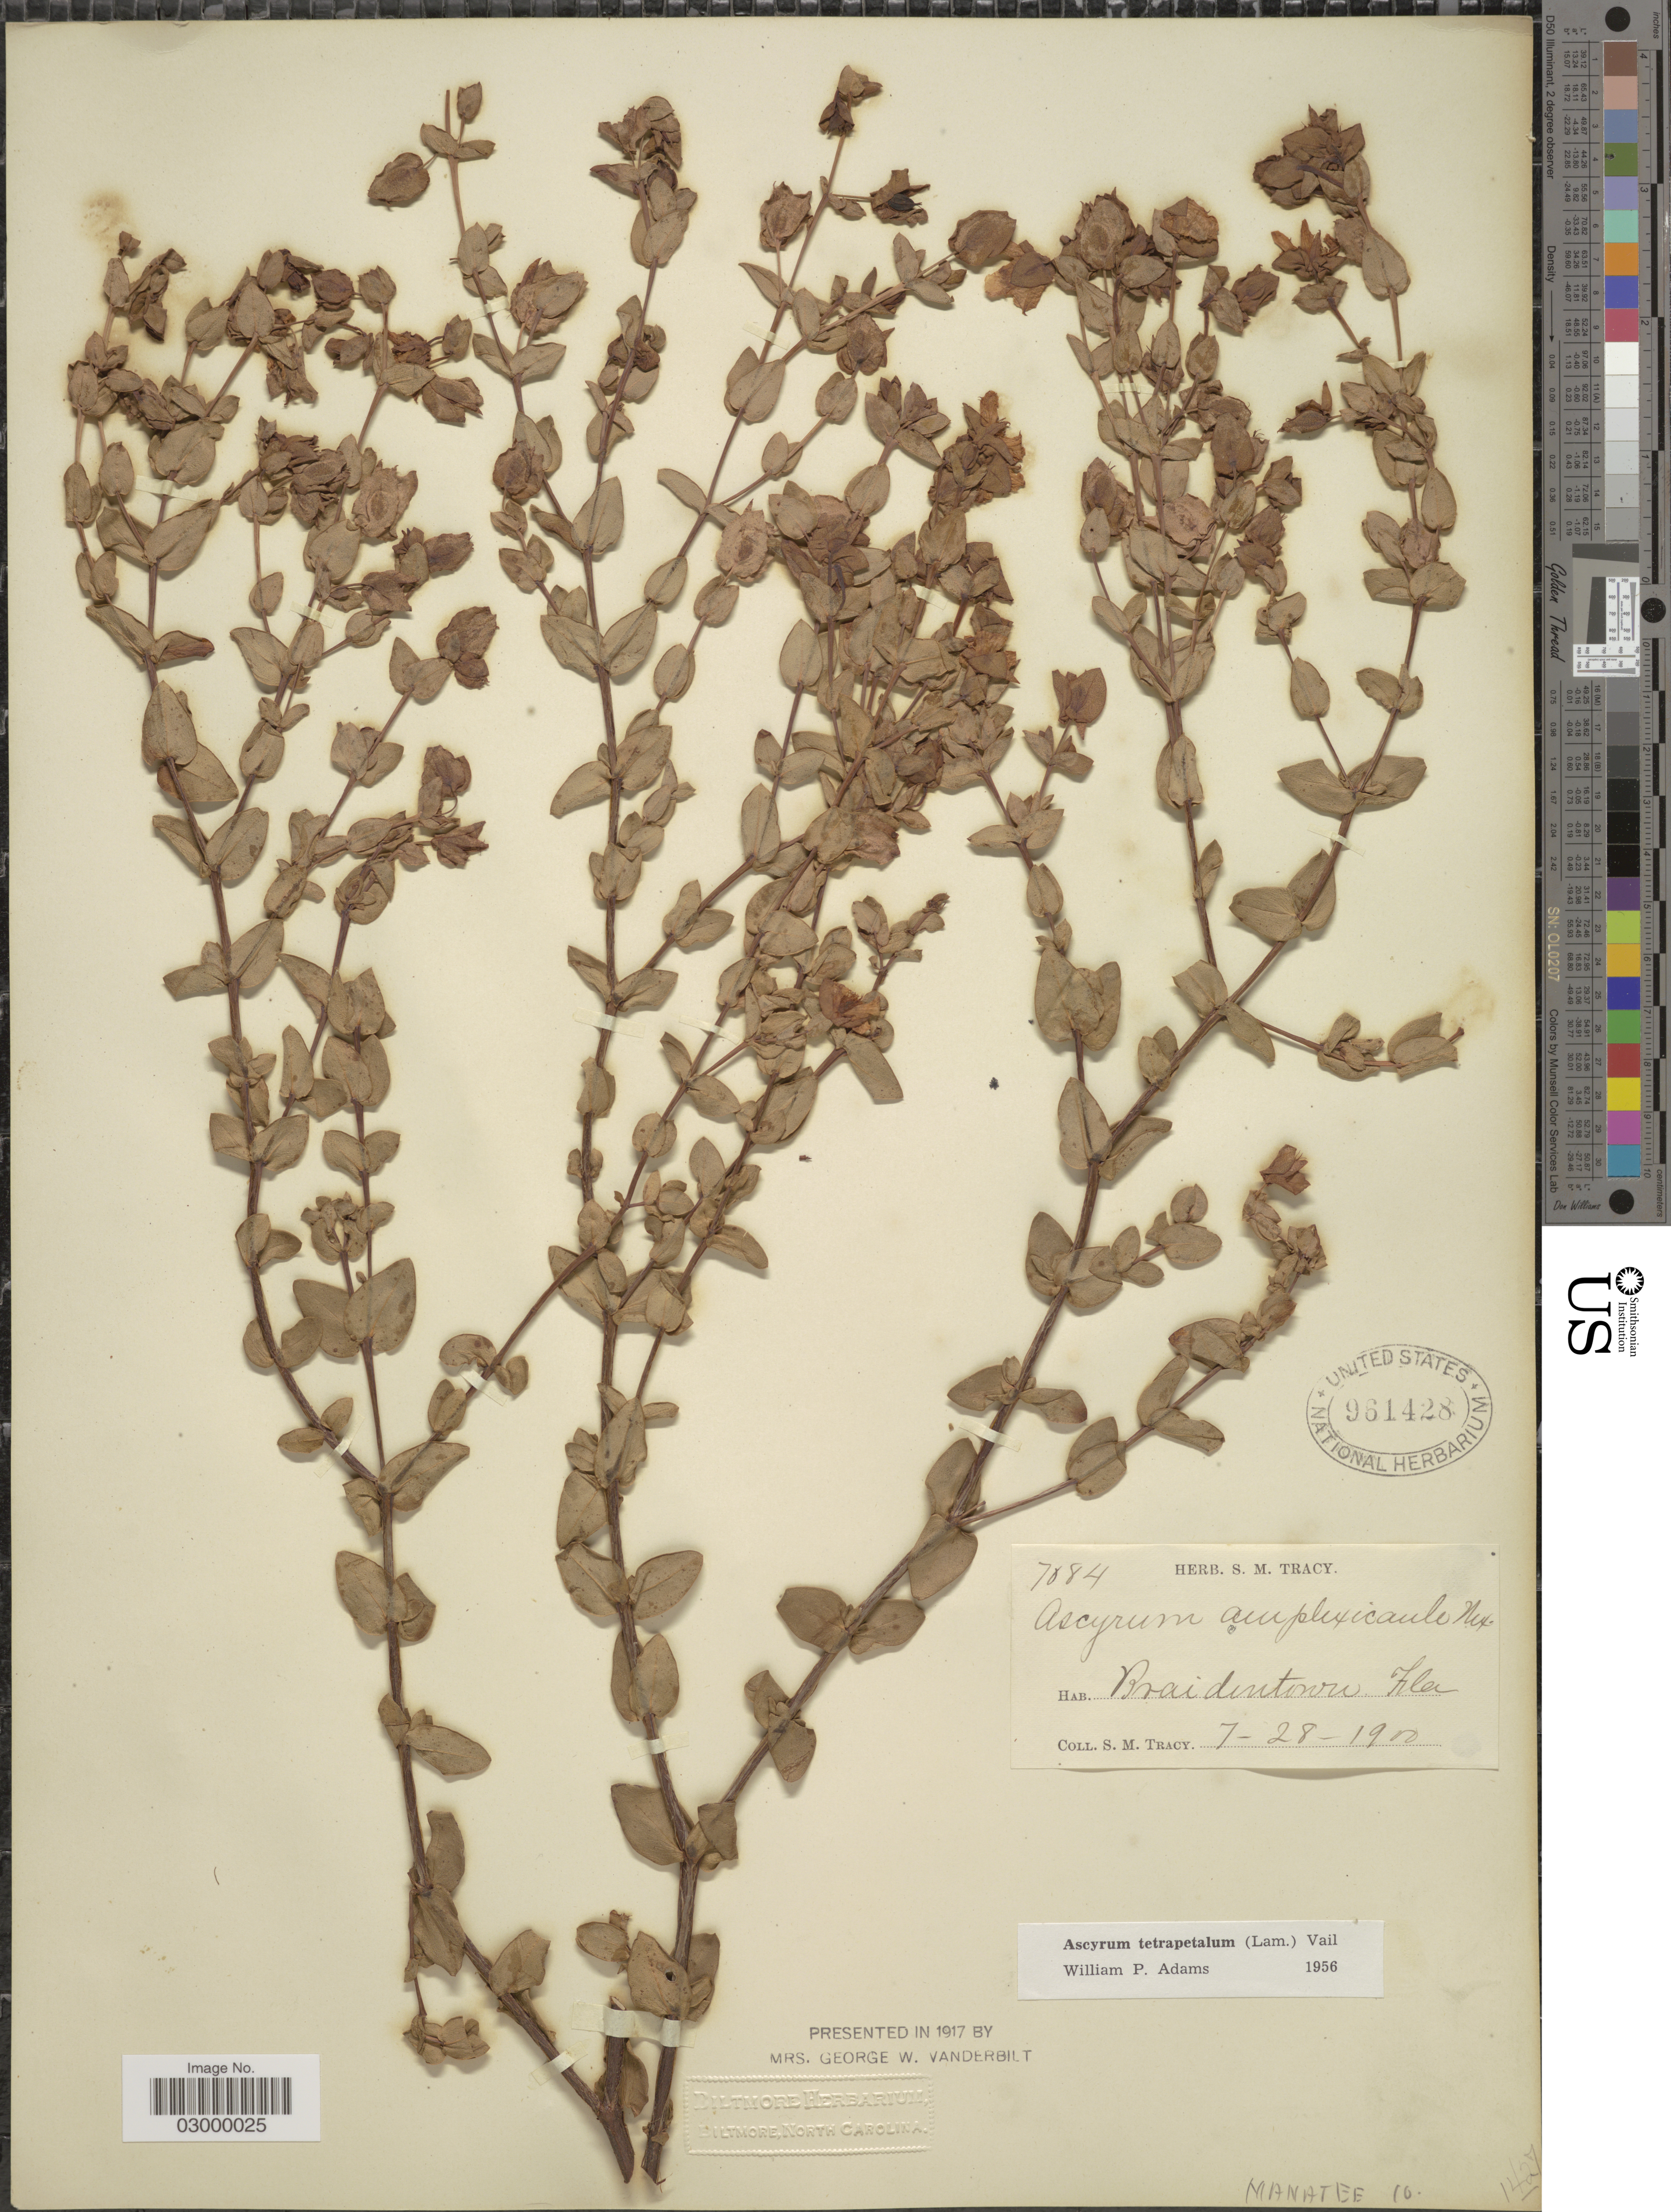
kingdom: Plantae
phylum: Tracheophyta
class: Magnoliopsida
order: Malpighiales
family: Hypericaceae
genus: Hypericum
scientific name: Hypericum tetrapetalum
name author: Lam.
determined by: Strong, Mark T., (BOT), Smithsonian Institution - National Museum of Natural History (UNITED STATES)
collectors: S. M. Tracy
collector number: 7084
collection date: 1900-07-28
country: United States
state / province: Florida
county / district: Manatee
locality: Braidentown Fla. Manatee Co.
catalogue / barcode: US 961428